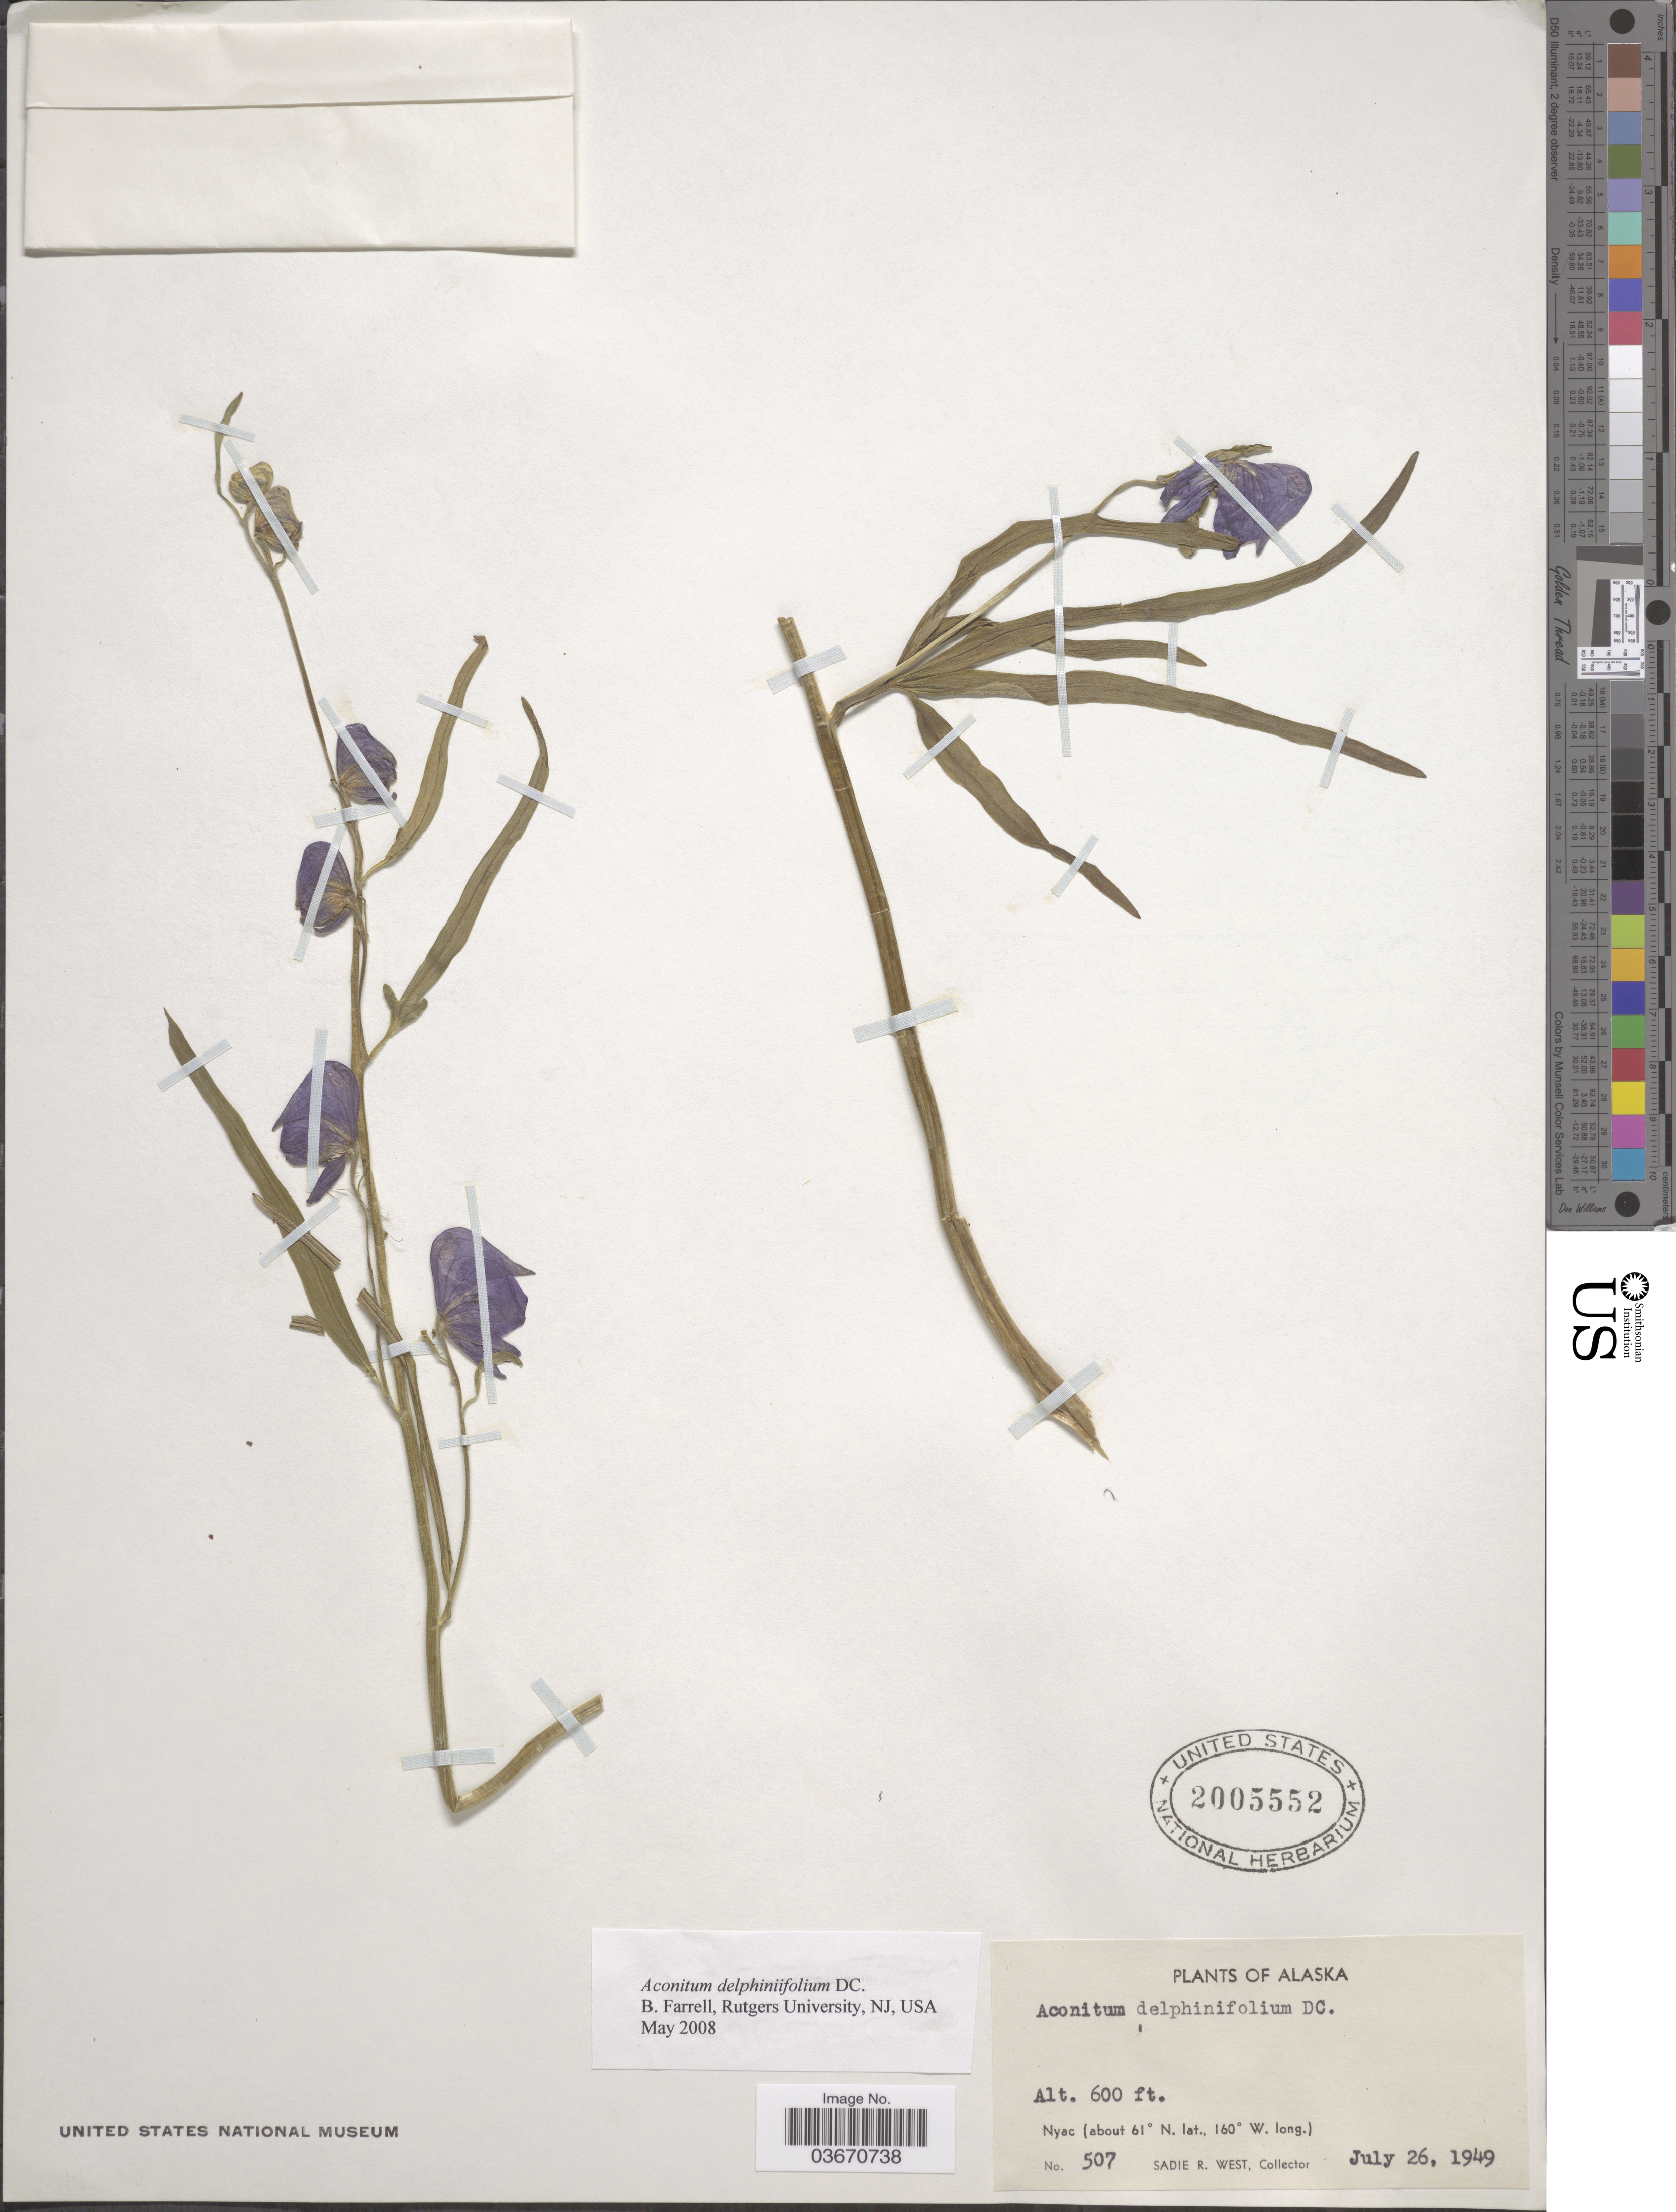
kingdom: Plantae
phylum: Tracheophyta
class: Magnoliopsida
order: Ranunculales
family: Ranunculaceae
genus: Aconitum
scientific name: Aconitum delphinifolium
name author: DC.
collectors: S. R. West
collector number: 507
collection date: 1949-07-26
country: United States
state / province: Alaska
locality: Nyac.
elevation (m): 183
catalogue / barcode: US 2005552